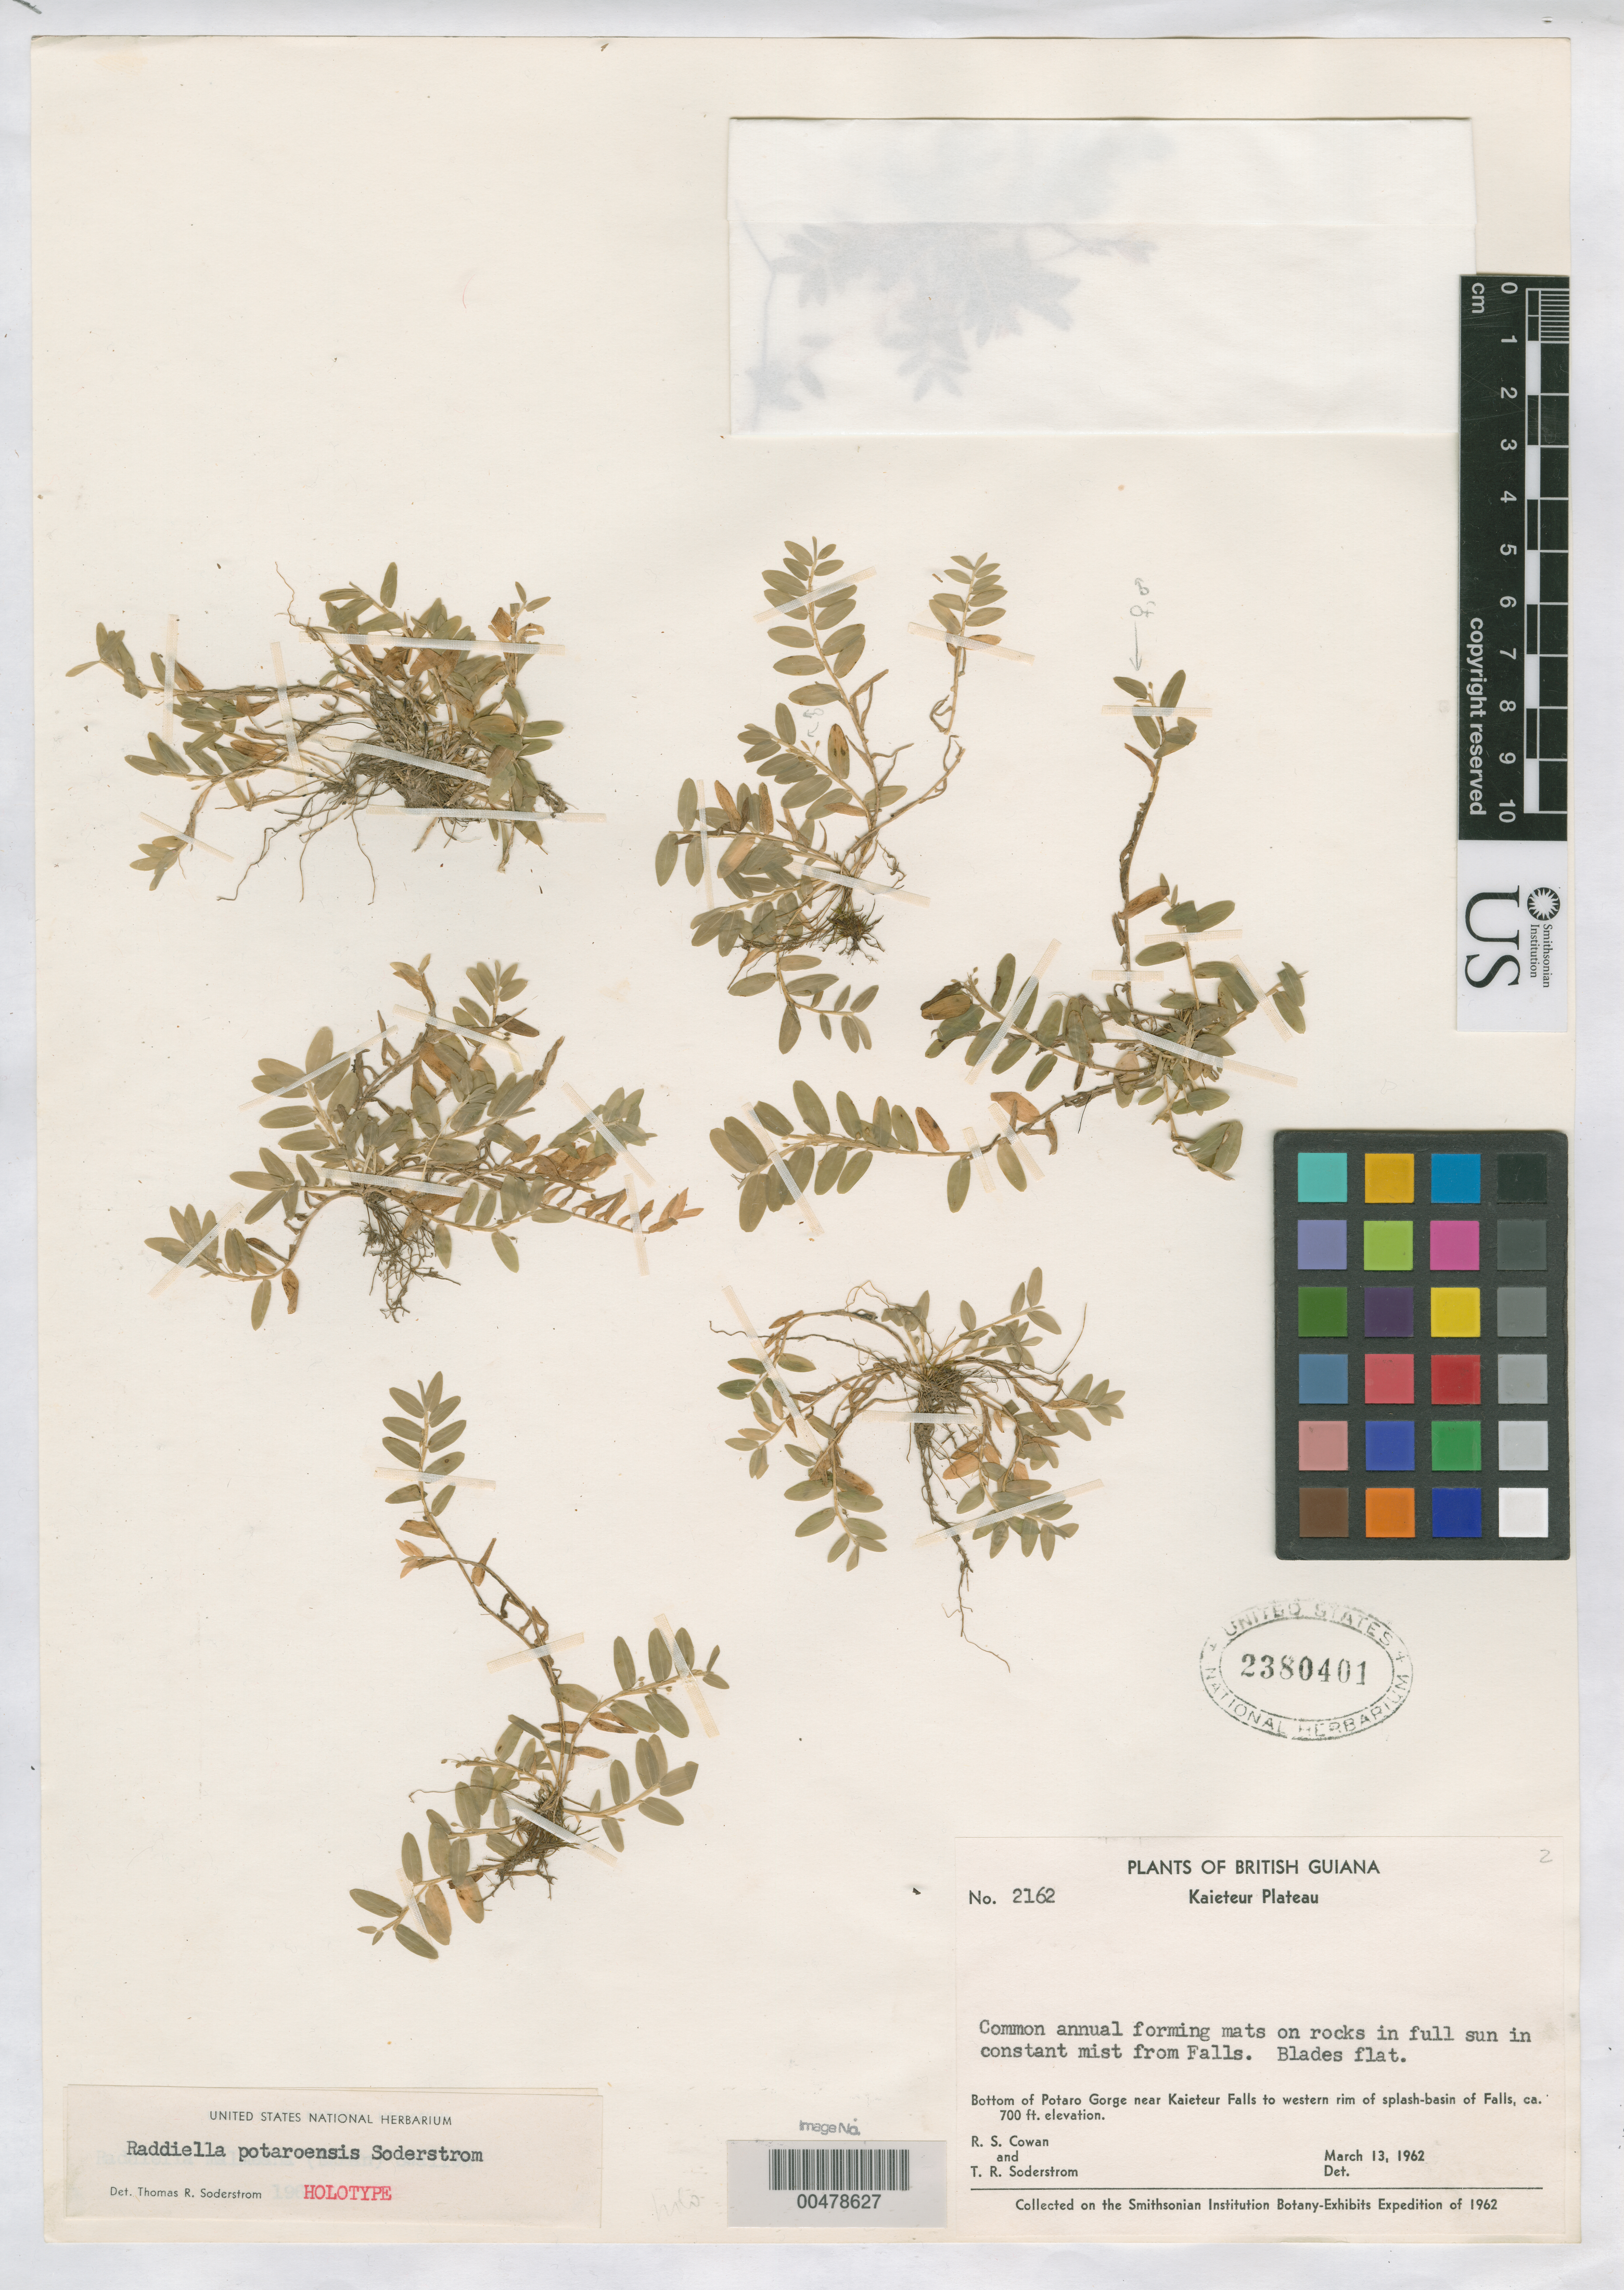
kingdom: Plantae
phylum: Tracheophyta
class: Liliopsida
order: Poales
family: Poaceae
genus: Raddiella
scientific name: Raddiella potaroensis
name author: Soderstr.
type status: Holotype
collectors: R. S. Cowan & T. R. Soderstrom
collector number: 2162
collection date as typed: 13 Mar 1962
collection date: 1962-03-13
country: Guyana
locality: Kaieteur Plateau, bottom of Potaro Gorge near Kaieteur Falls to western rim of falls.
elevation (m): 2134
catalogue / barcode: US 2380401